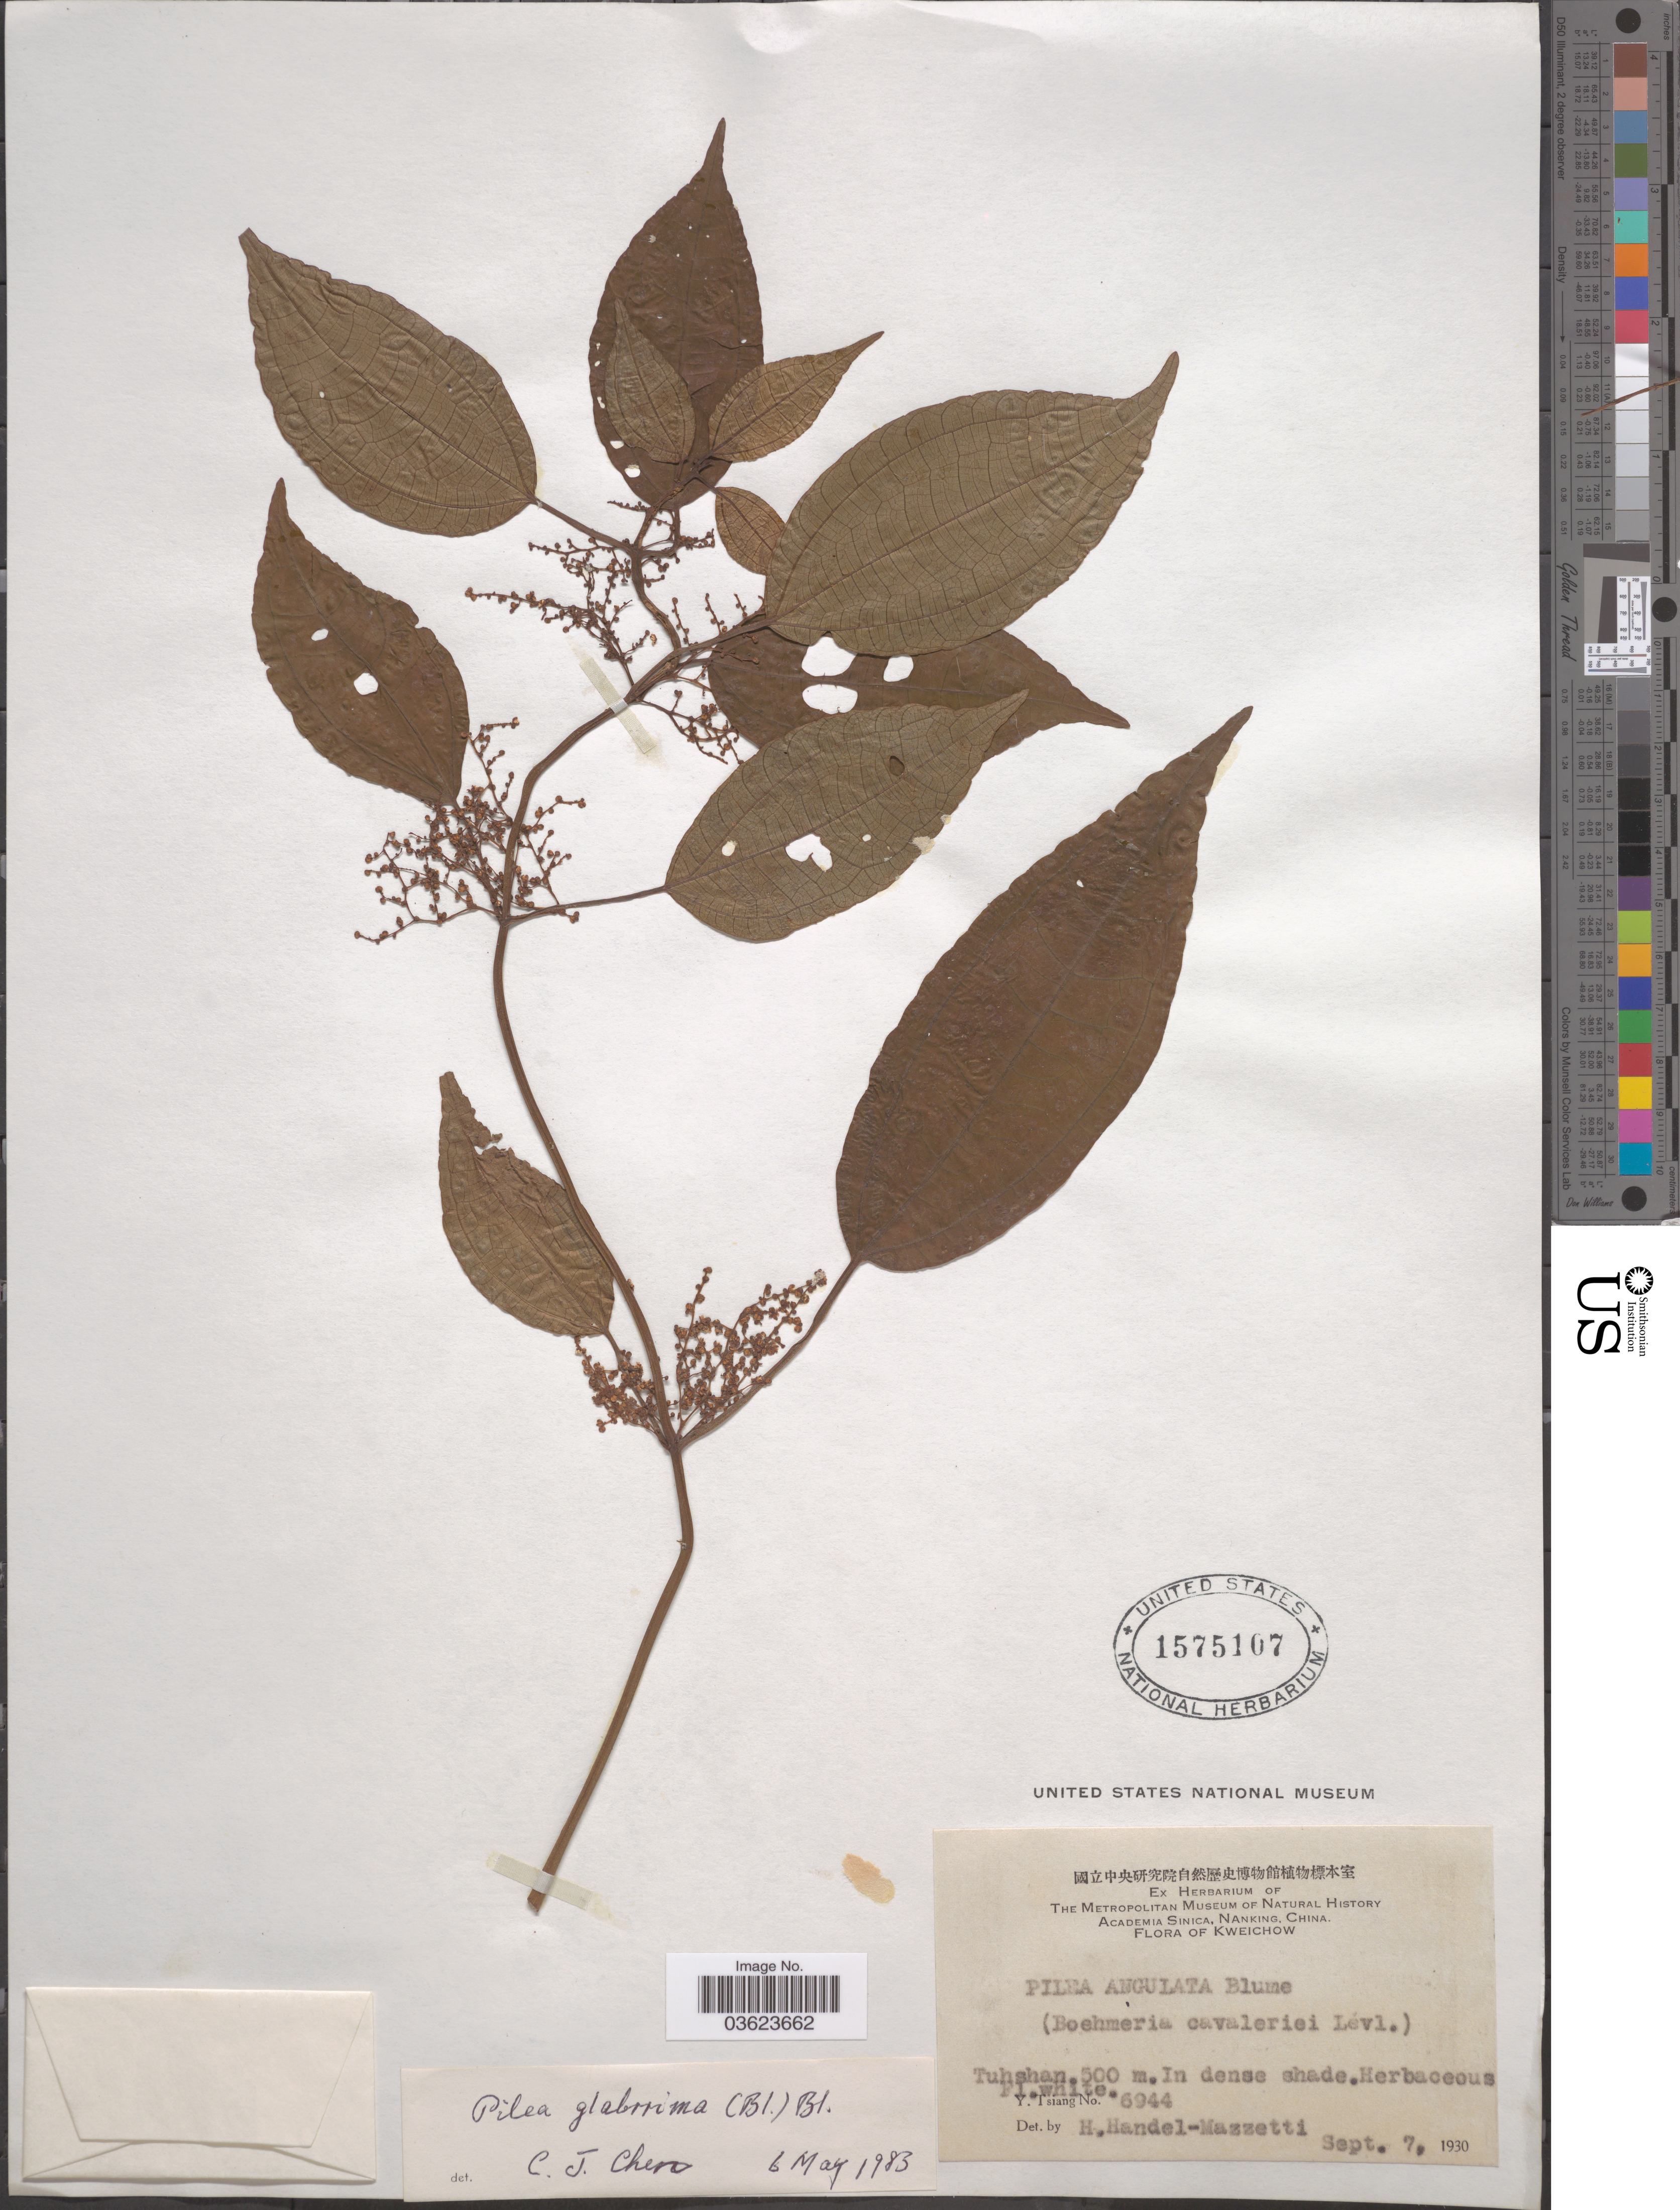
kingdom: Plantae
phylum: Tracheophyta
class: Magnoliopsida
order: Rosales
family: Urticaceae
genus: Pilea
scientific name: Pilea glaberrima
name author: (Blume) Blume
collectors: Y. Tsiang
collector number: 6944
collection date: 1930-09-07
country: China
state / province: Guizhou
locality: Kweichow. Tuhshan.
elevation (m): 500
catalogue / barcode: US 1575107